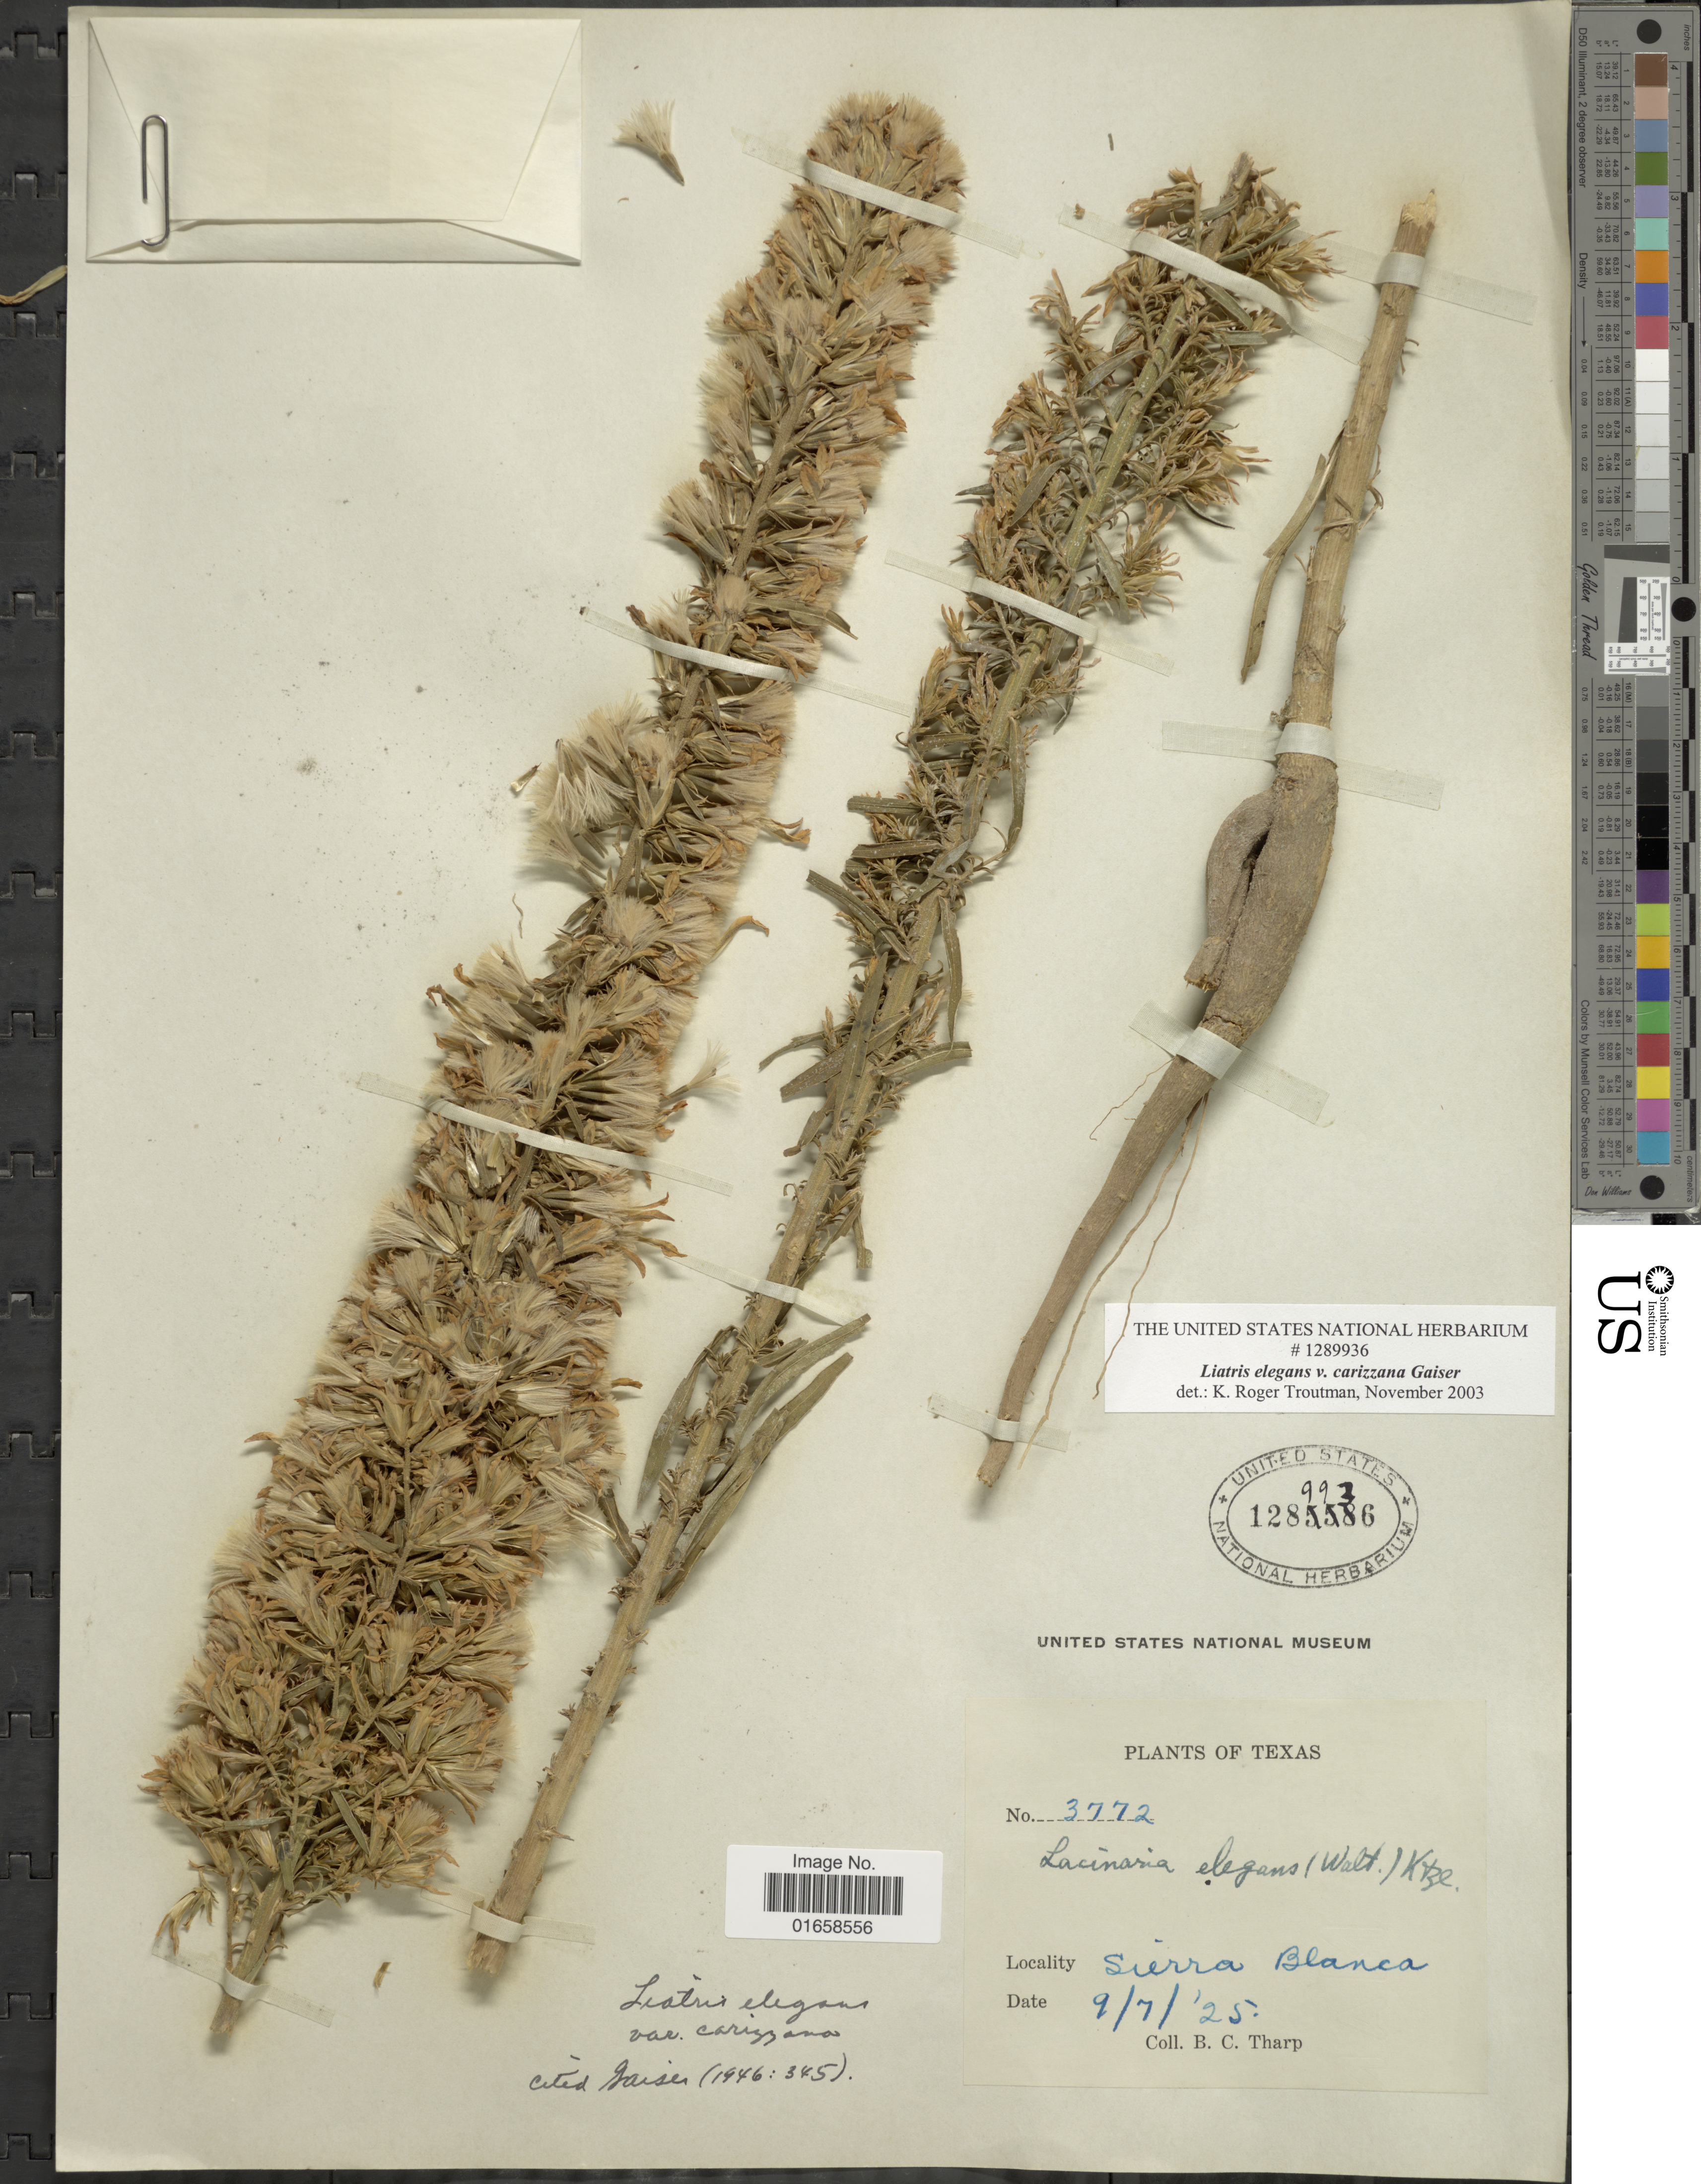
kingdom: Plantae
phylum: Tracheophyta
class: Magnoliopsida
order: Asterales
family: Asteraceae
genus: Liatris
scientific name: Liatris elegans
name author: (Walter) Michx.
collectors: B. C. Tharp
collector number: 3772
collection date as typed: Transcribed d/m/y: 7/9/25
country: United States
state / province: Texas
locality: Sierra Blanca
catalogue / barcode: US 1289936